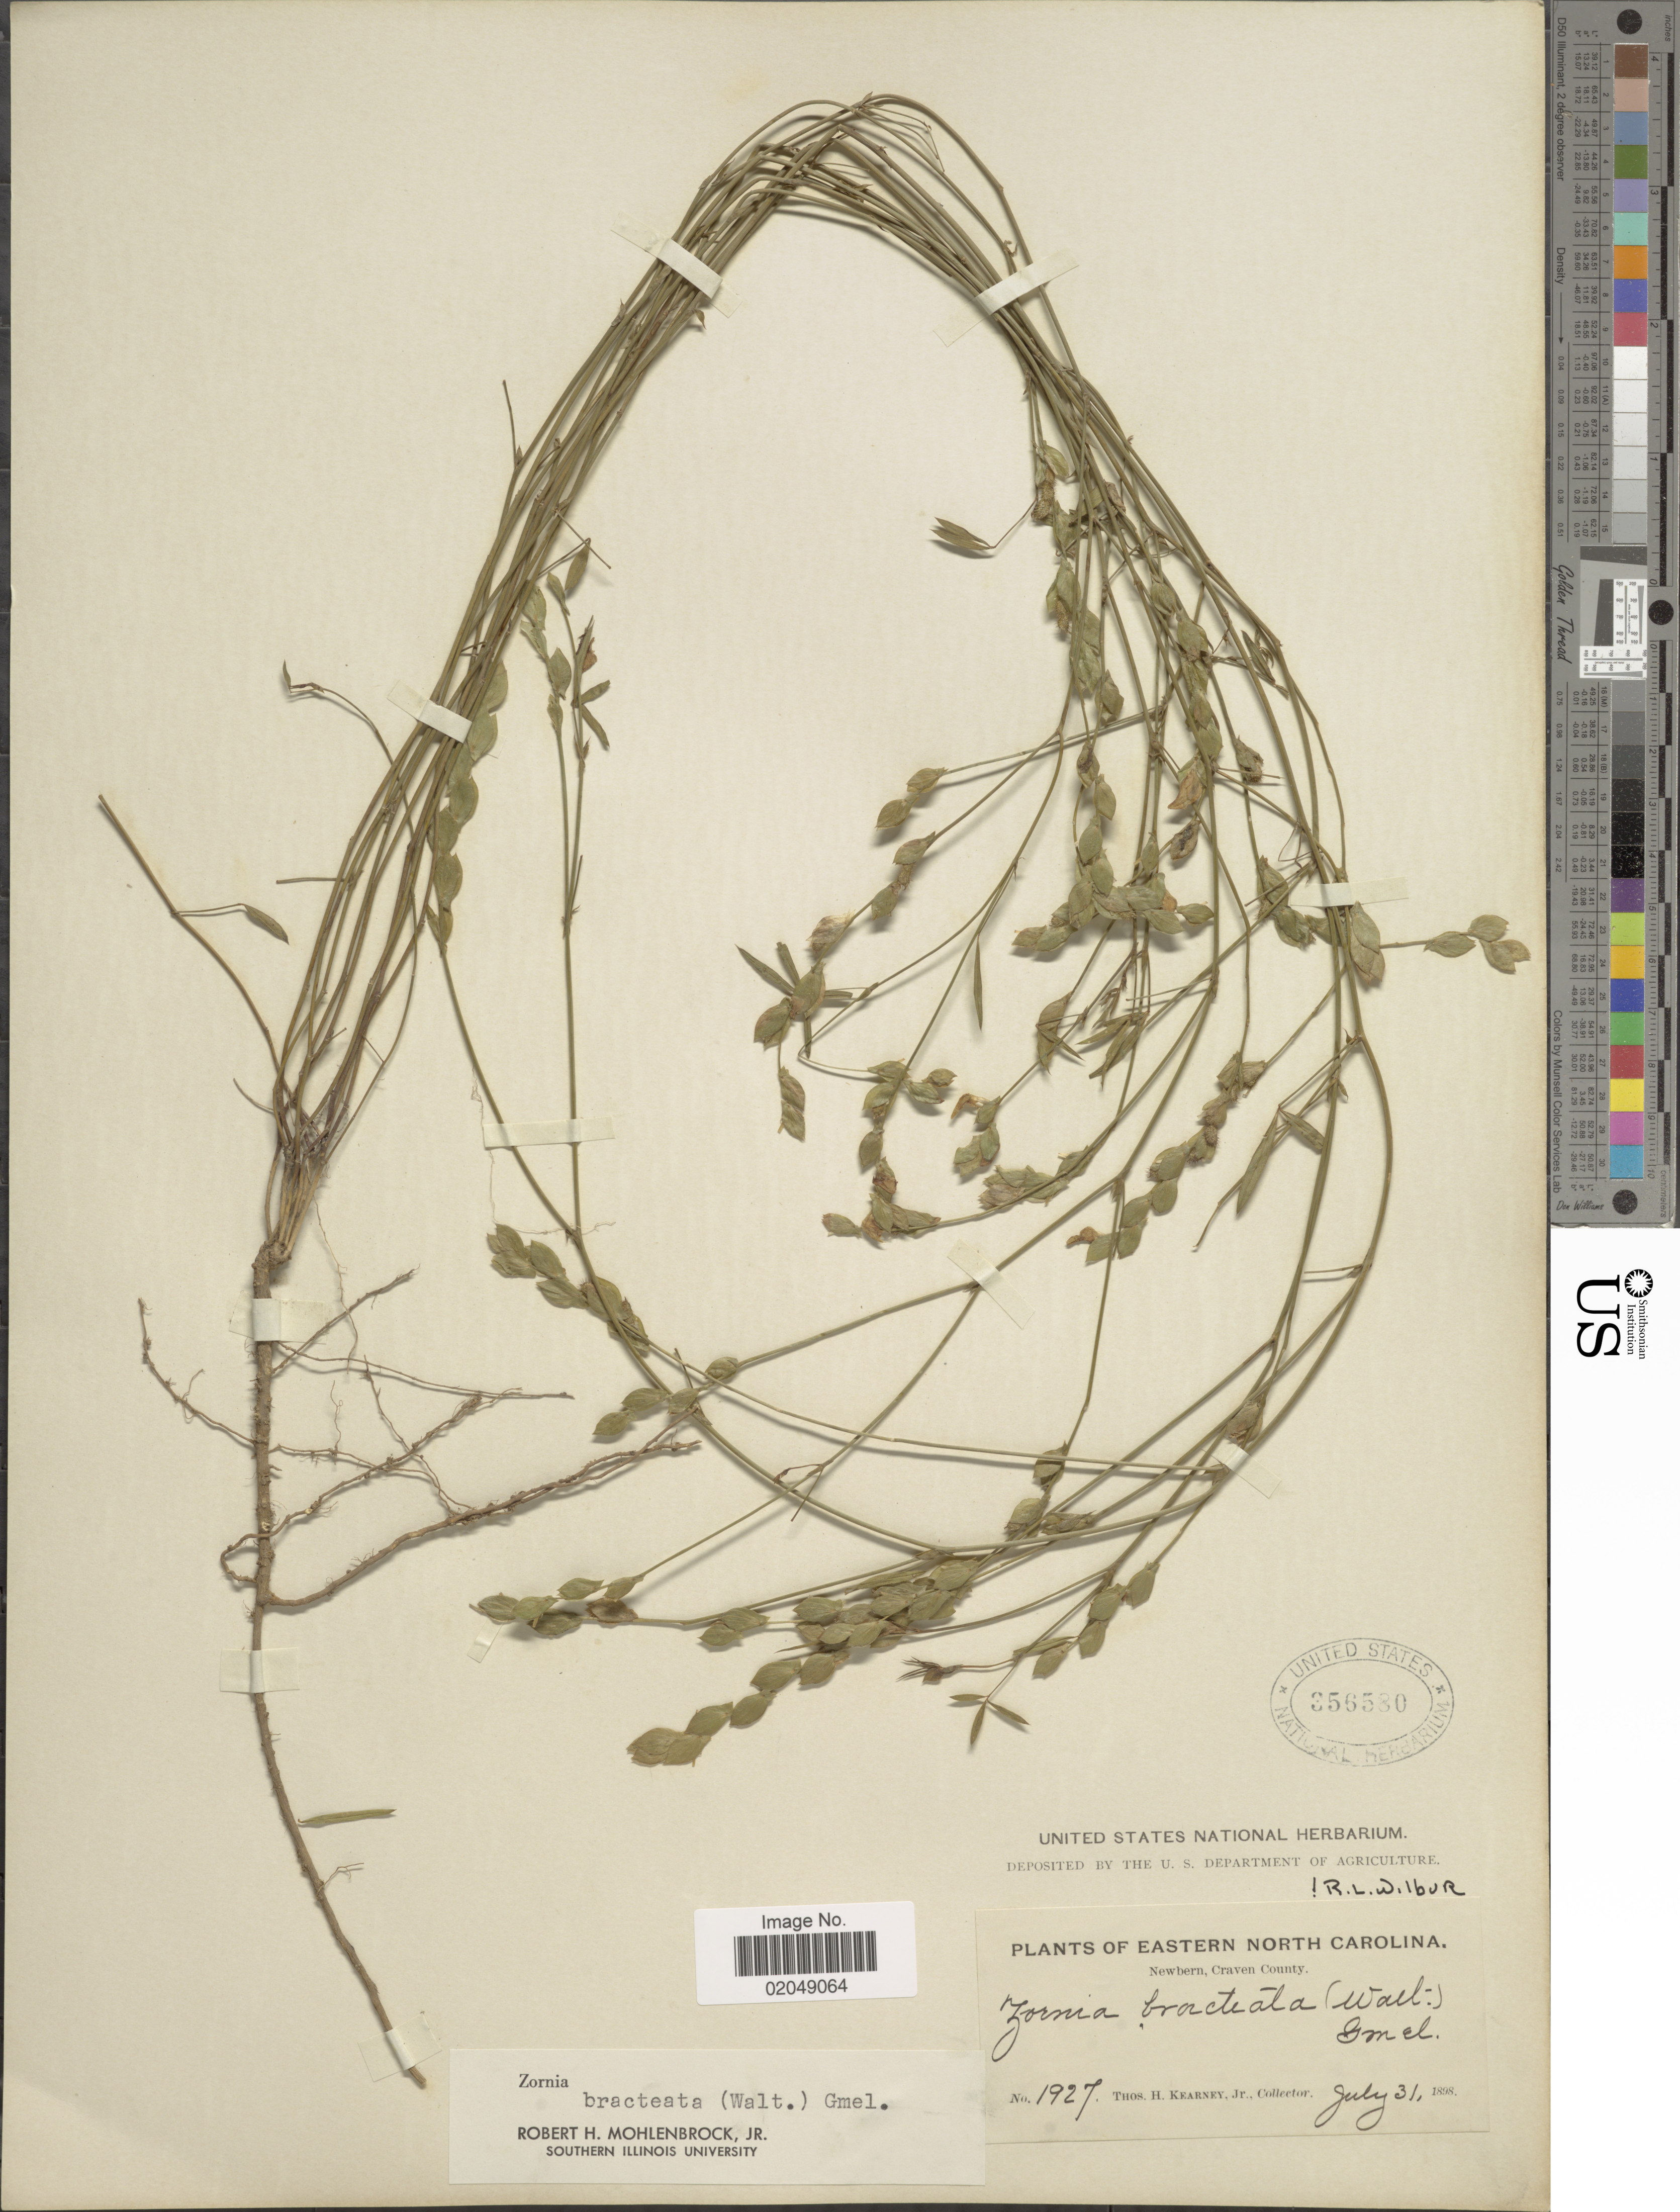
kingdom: Plantae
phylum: Tracheophyta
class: Magnoliopsida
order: Fabales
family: Fabaceae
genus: Zornia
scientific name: Zornia bracteata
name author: J.F. Gmel.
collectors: T. H. Kearney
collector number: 1927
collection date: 1898-07-31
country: United States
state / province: North Carolina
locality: Eastern North Carolina, Newbern, Craven County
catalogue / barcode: US 356580